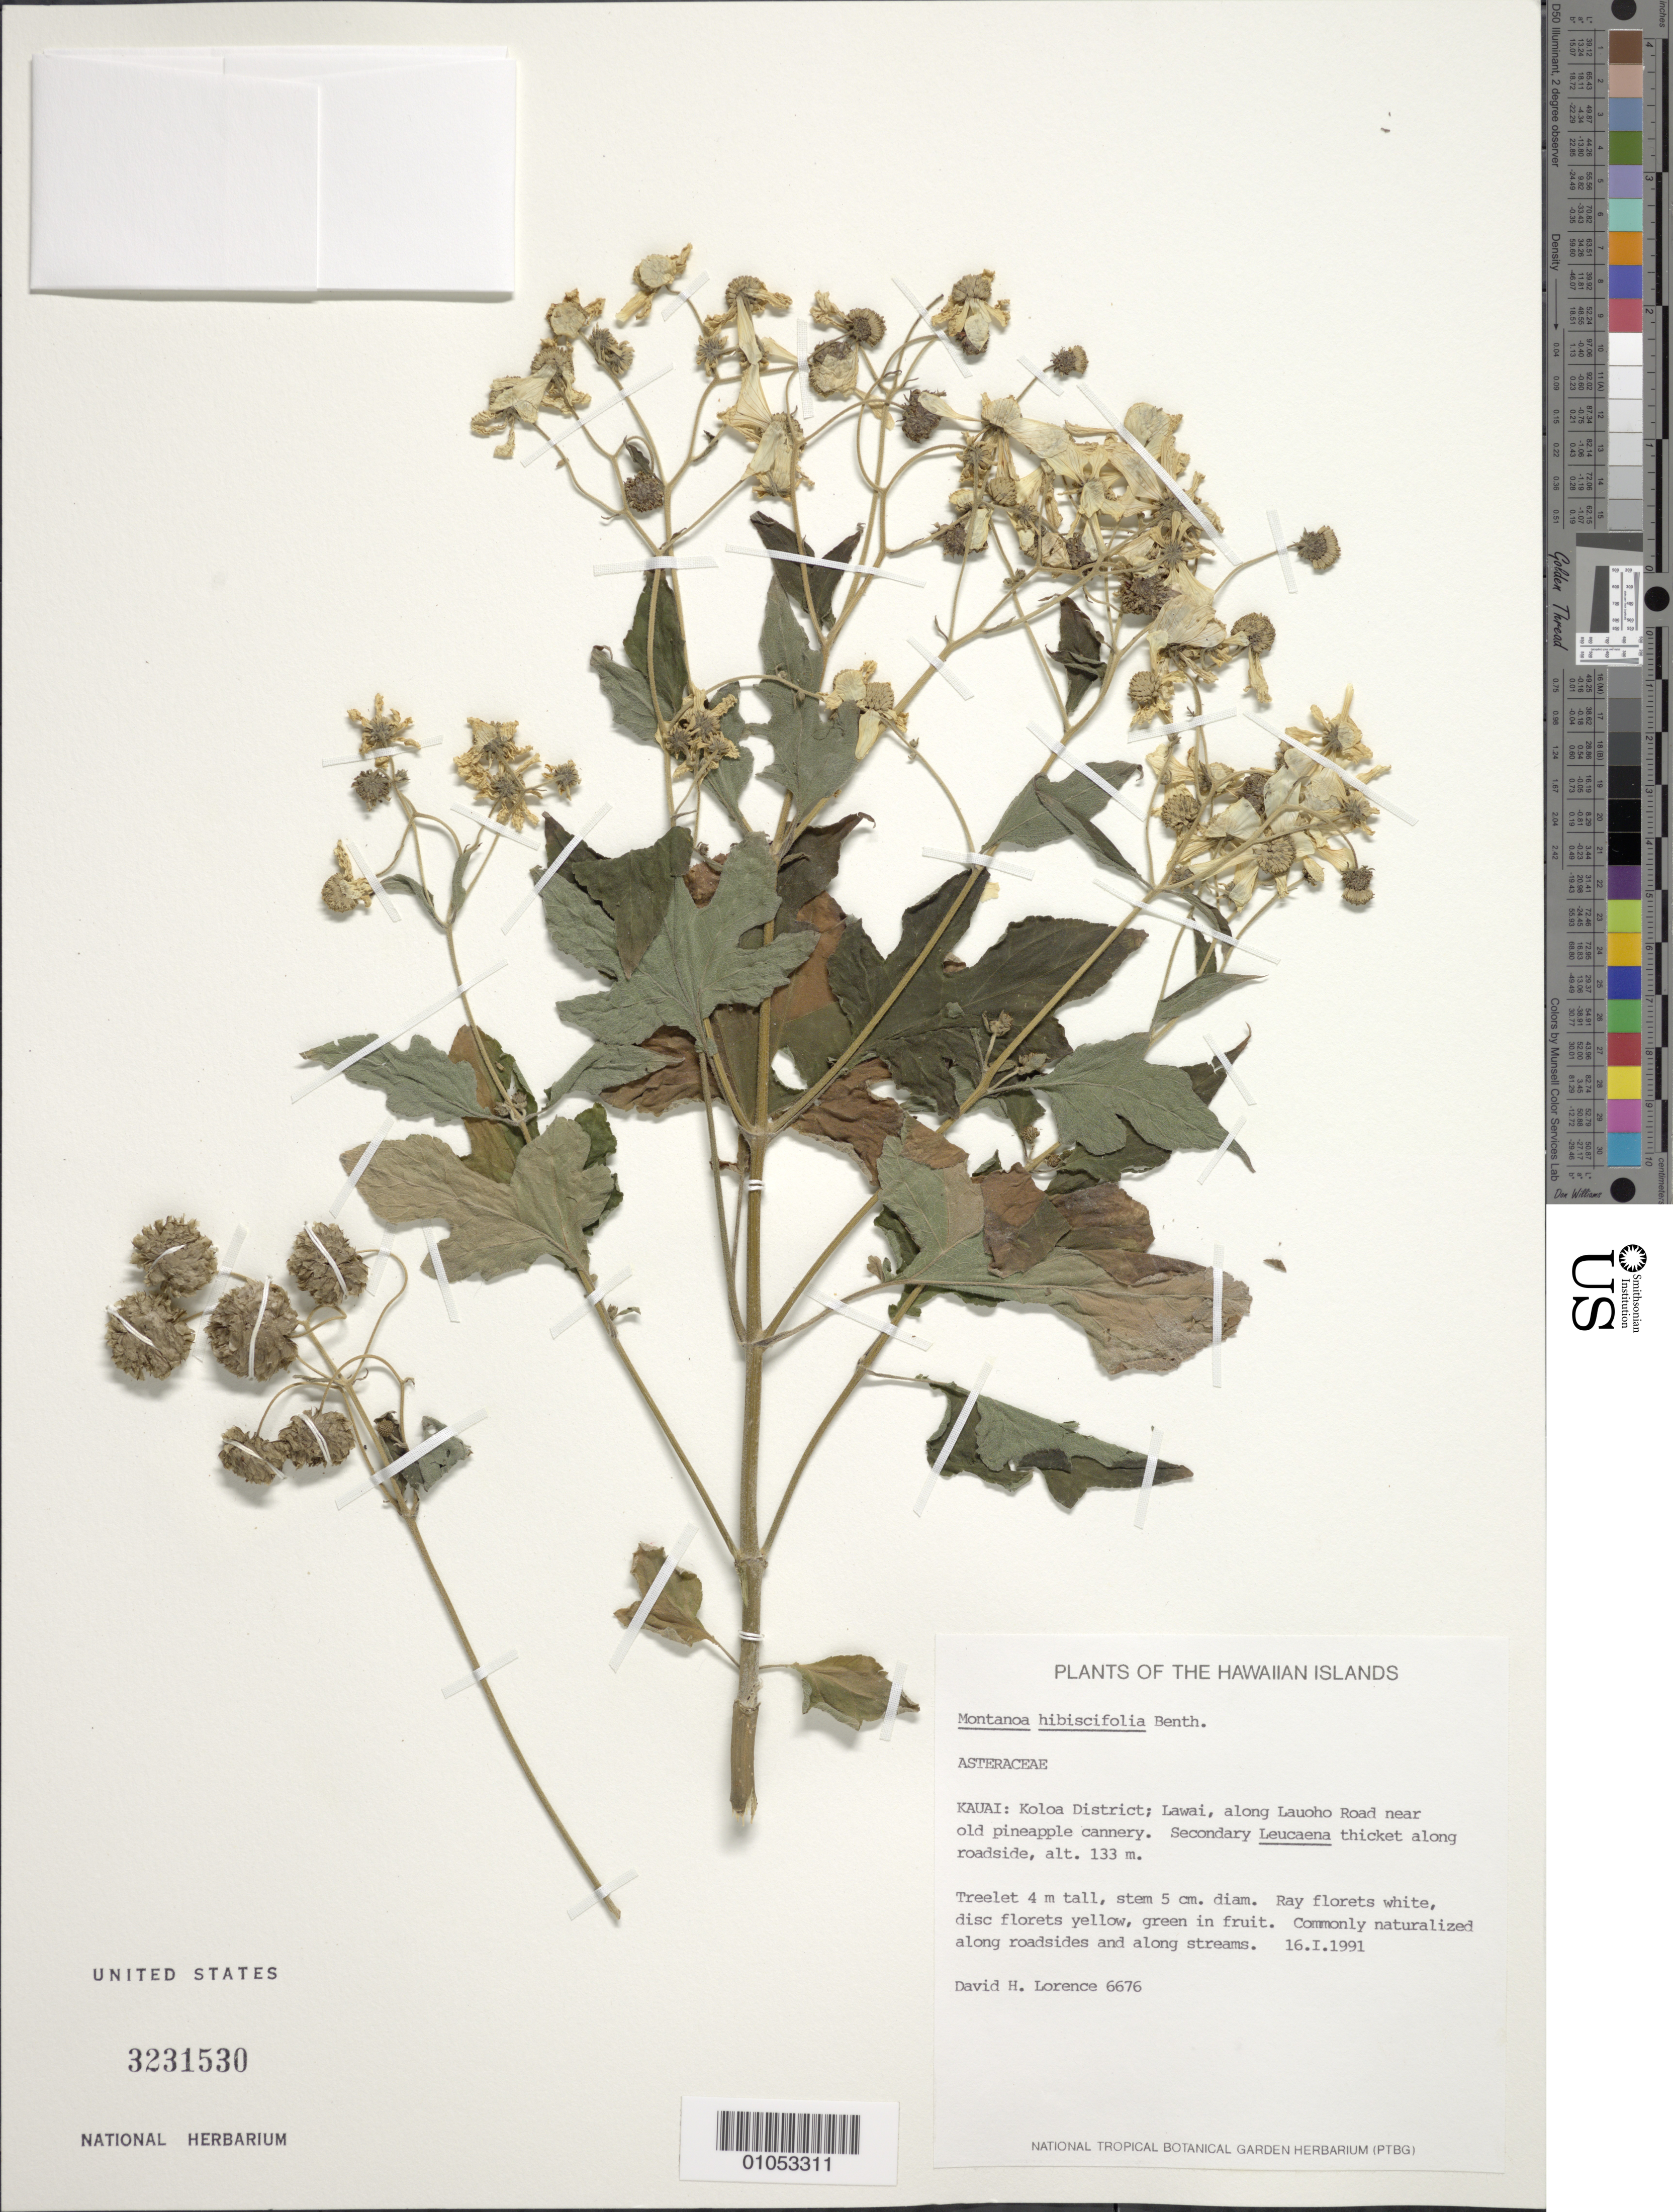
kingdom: Plantae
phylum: Tracheophyta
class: Magnoliopsida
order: Asterales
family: Asteraceae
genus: Montanoa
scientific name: Montanoa hibiscifolia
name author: Benth.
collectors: D. Lorence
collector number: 6676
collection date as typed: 16 Jan 1991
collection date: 1991-01-16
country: United States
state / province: Hawaii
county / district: Kauai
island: Kaua'i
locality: Lawai, along Lauoho road near old pineapple cannery.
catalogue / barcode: US 3231530